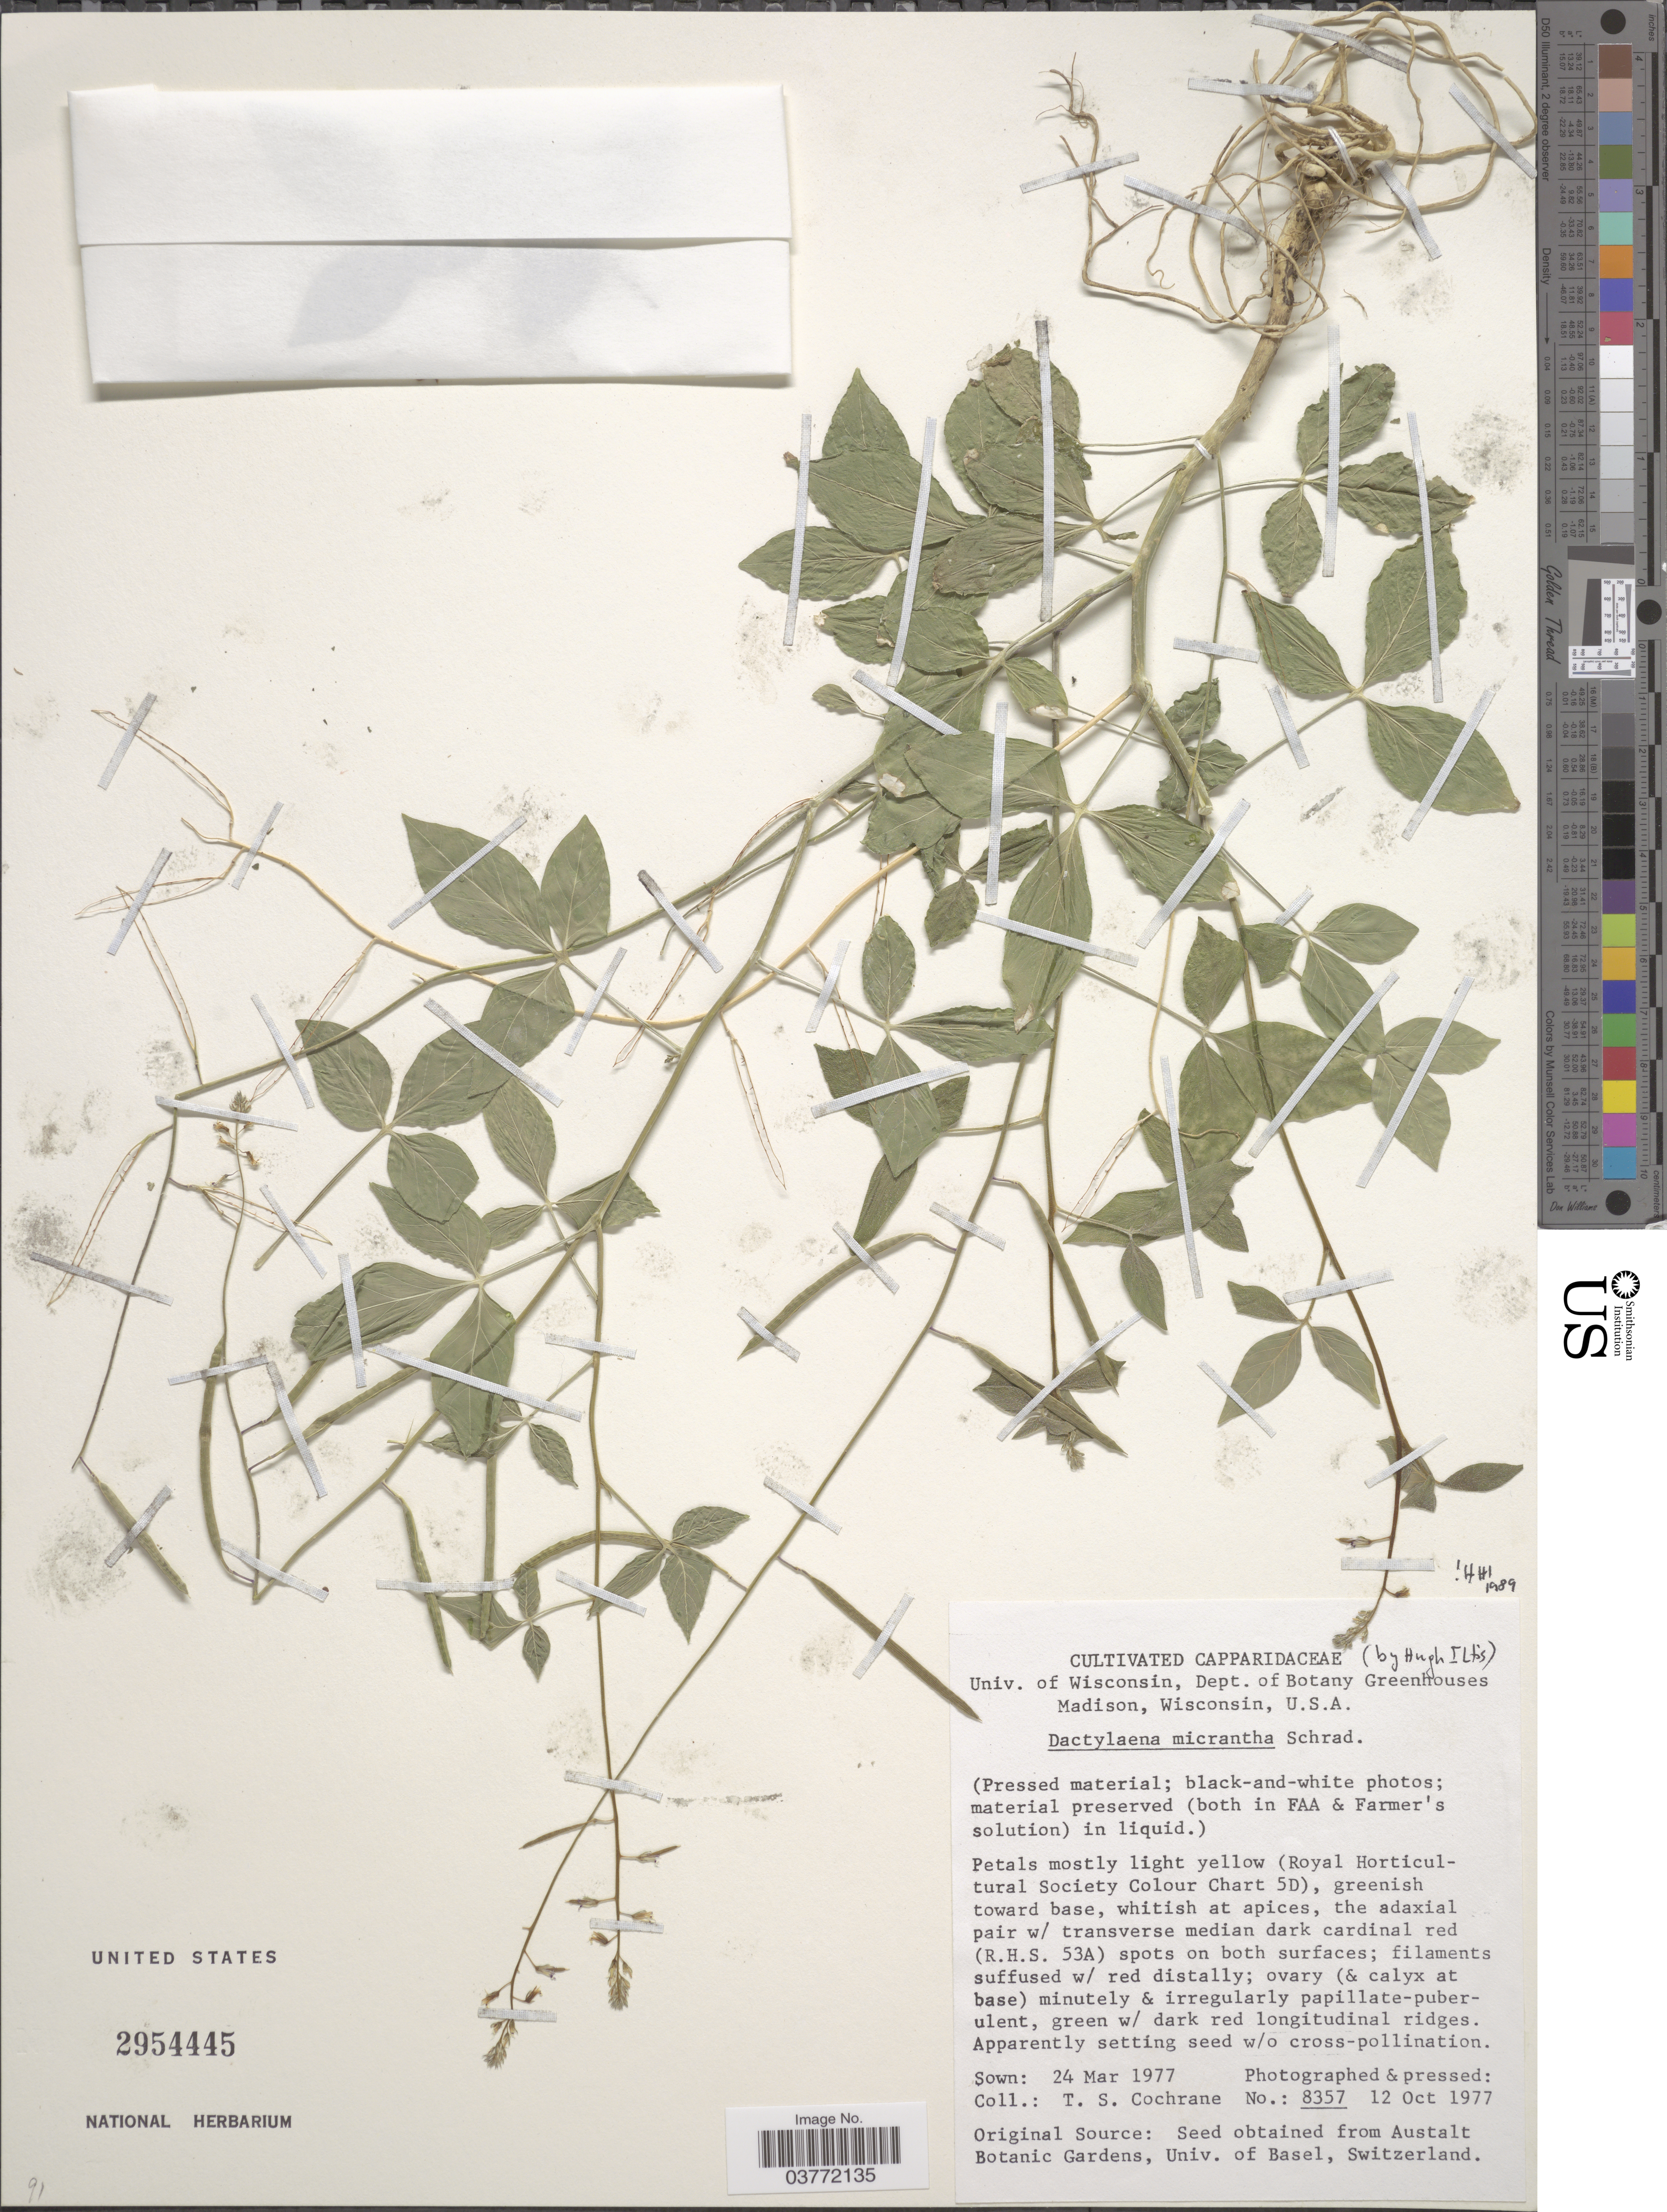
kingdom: Plantae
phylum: Tracheophyta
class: Magnoliopsida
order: Brassicales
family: Cleomaceae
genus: Dactylaena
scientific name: Dactylaena micrantha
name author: Schrad. ex Schult. & Schult. f.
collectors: T. S. Cochrane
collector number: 8357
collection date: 1977-10-12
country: United States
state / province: Wisconsin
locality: Univ. of Wisconsin, Dept. of Botany Greenhouses Madison.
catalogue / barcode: US 2954445